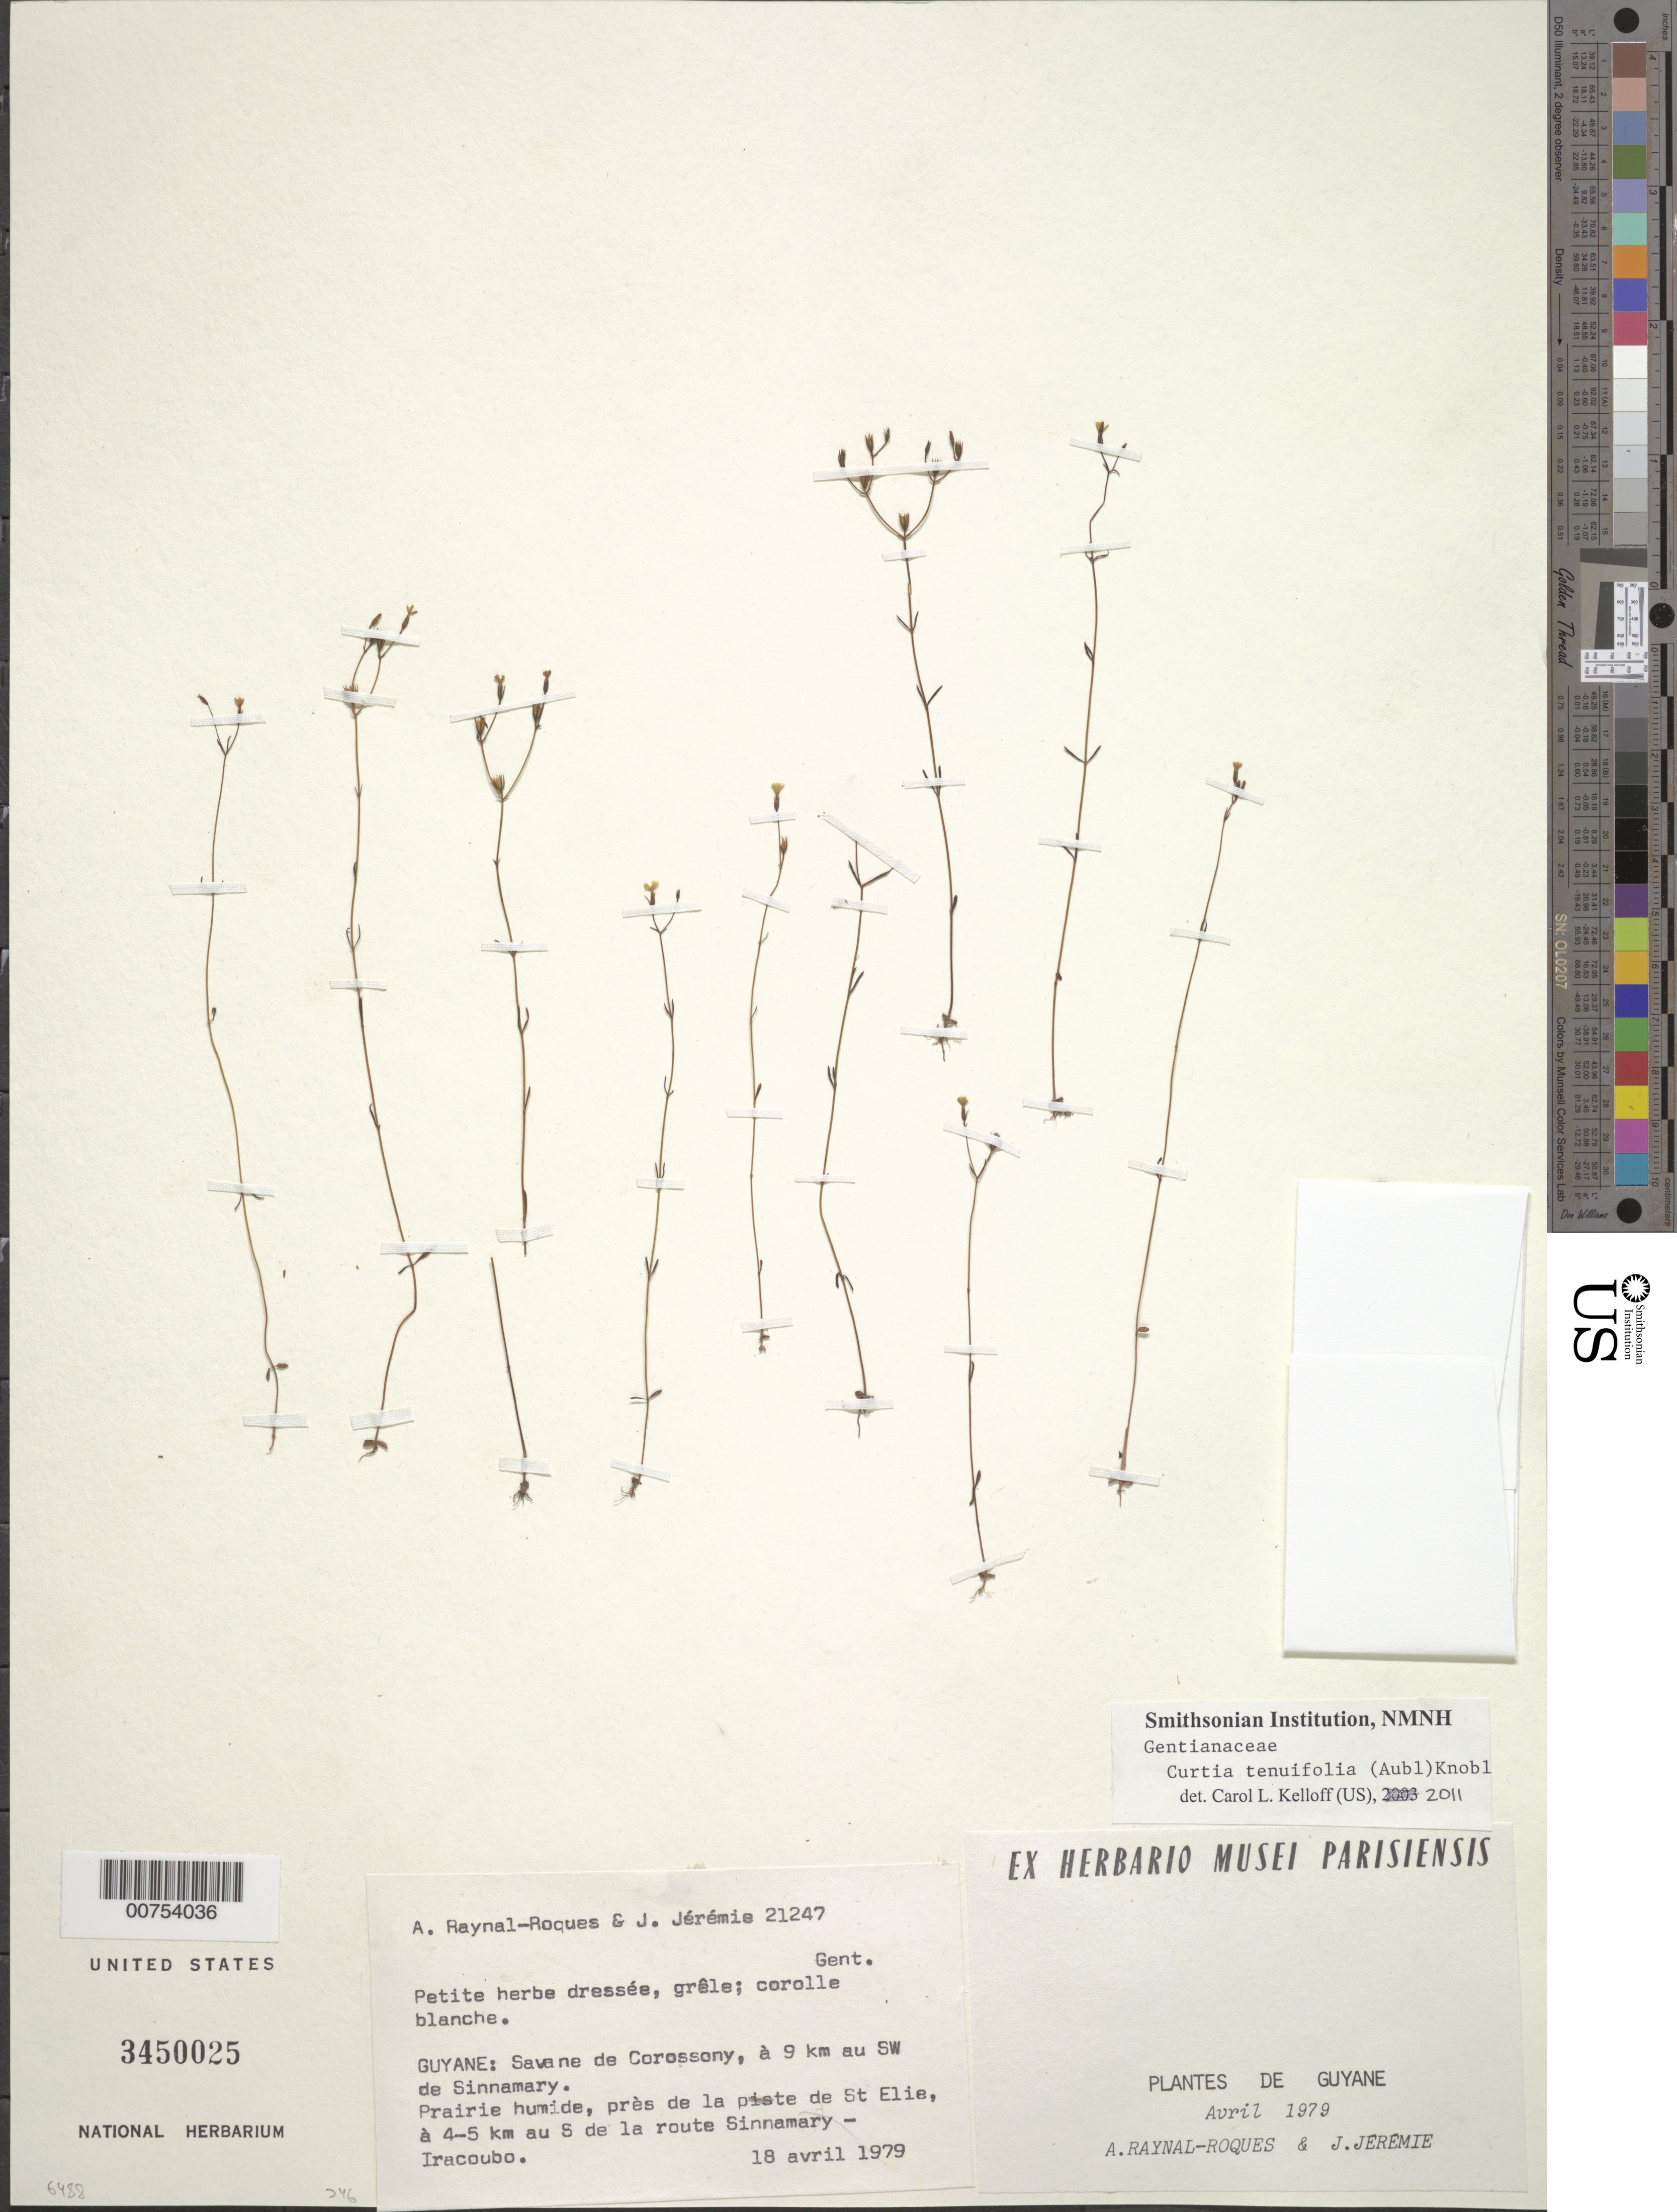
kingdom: Plantae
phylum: Tracheophyta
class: Magnoliopsida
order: Gentianales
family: Gentianaceae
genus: Curtia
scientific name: Curtia tenuifolia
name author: (Aubl.) Knobl.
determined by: Kelloff, Carol L., (US), Smithsonian Institution - National Museum of Natural History (UNITED STATES)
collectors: A. M. Raynal & J. Jérémie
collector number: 21247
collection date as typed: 18-Apr-79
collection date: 1979-04-18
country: French Guiana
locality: Savane de Corossony, 9 km SW de Sinnamary, 4-5km au S de la route /Sinnamary-Iracoubo, pres de la piste de St. Elie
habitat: Prairie humide, pers de la piste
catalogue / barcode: US 3450025